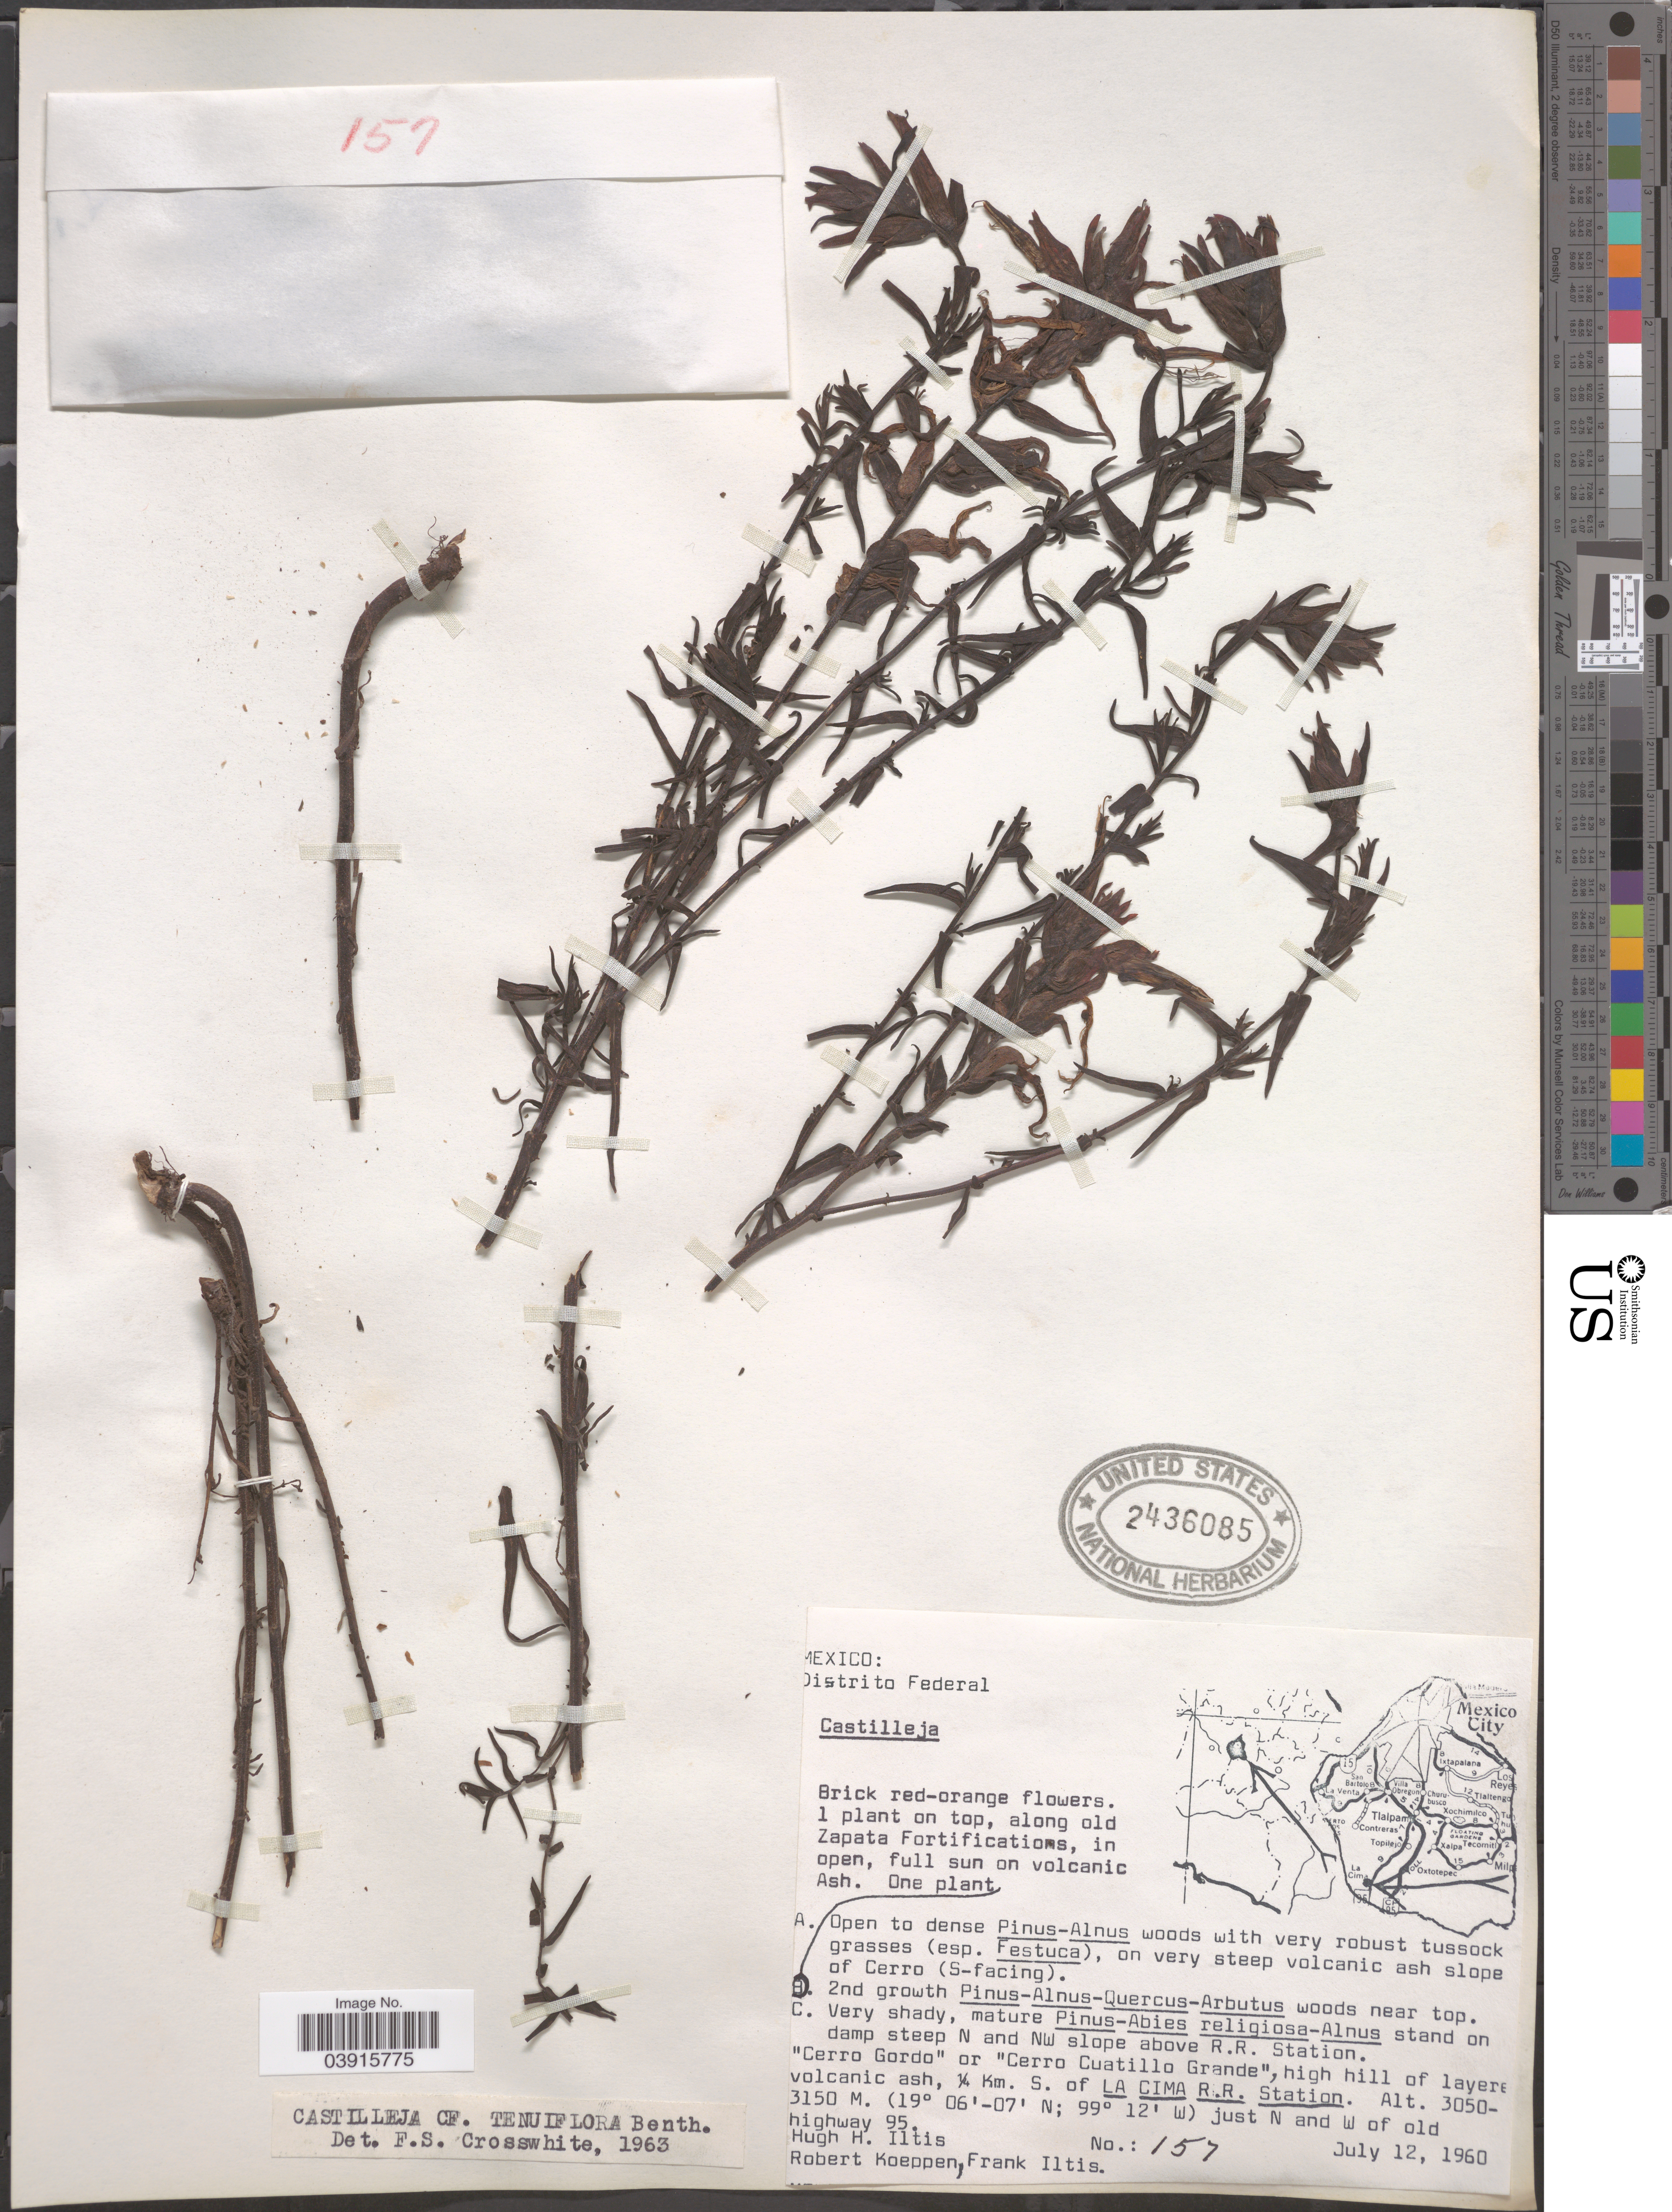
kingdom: Plantae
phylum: Tracheophyta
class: Magnoliopsida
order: Lamiales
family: Orobanchaceae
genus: Castilleja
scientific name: Castilleja tenuiflora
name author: Benth.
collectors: H. Iltis, R. C. Koeppen & F. S. Iltis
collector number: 157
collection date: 1960-07-12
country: Mexico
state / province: Distrito Federal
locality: Cerro Gordo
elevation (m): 3050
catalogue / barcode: US 2436085